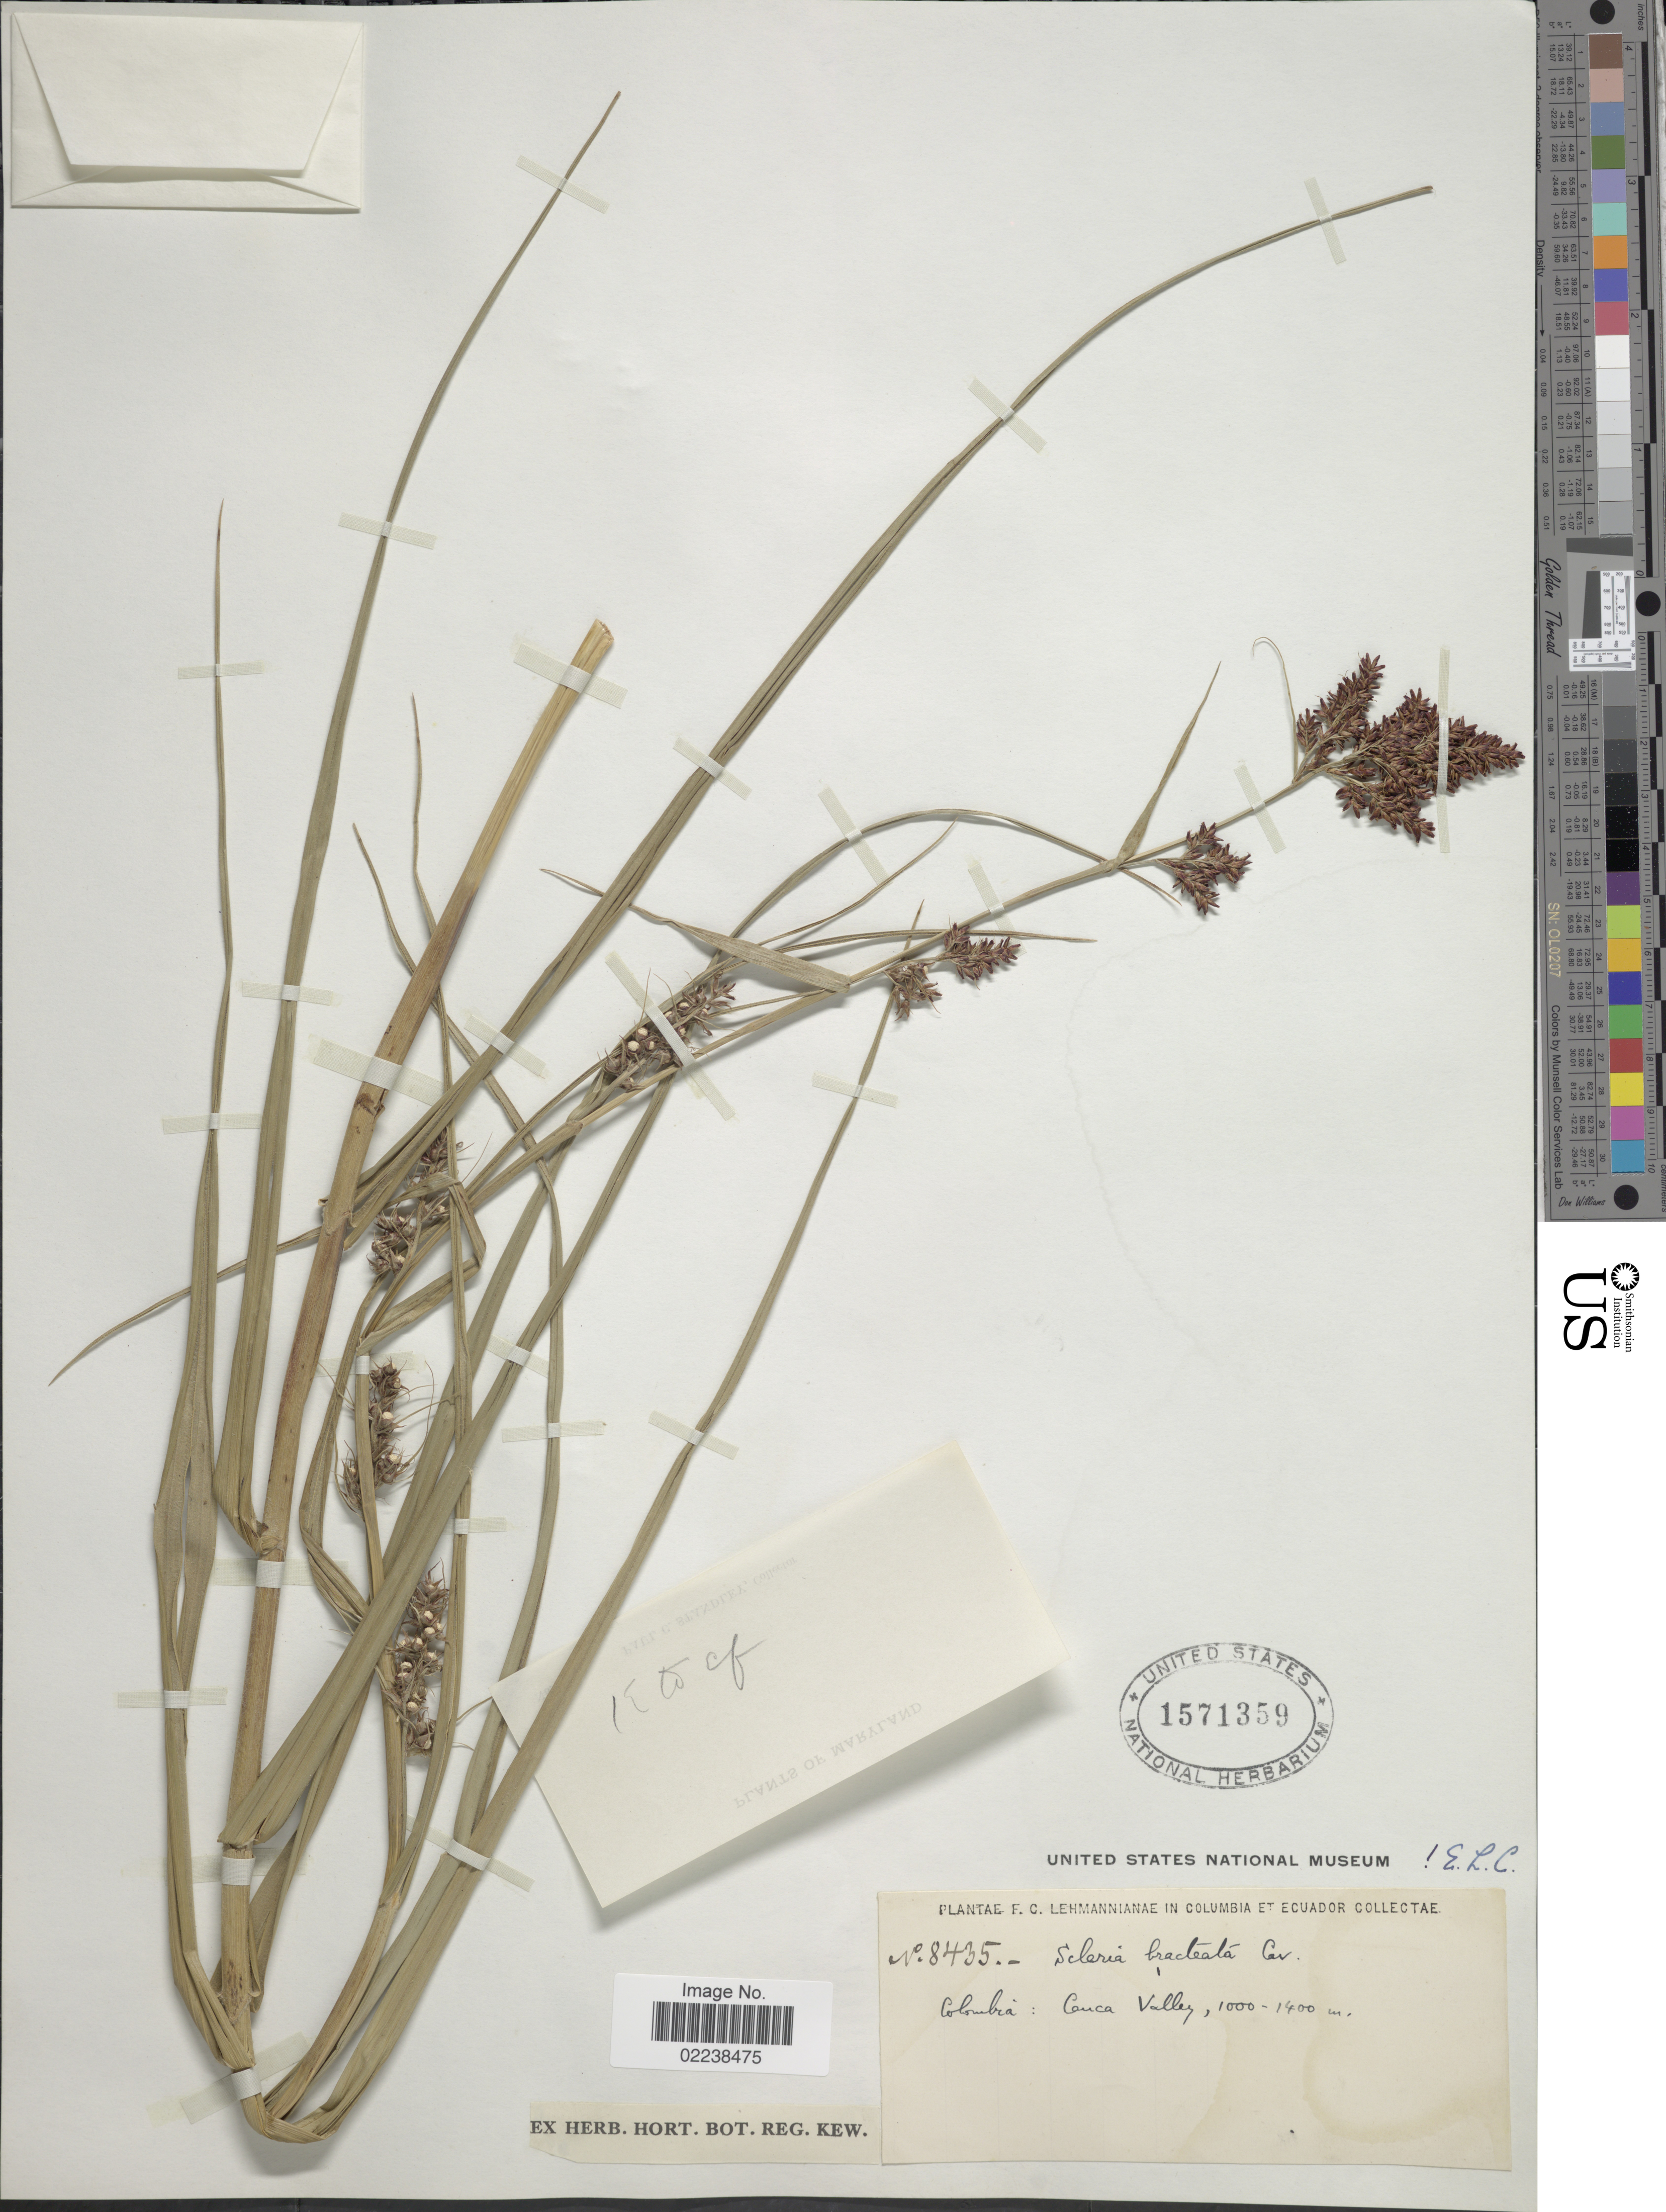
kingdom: Plantae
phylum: Tracheophyta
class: Liliopsida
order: Poales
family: Cyperaceae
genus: Scleria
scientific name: Scleria bracteata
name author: Cav.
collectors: F. C. Lehmann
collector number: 8435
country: Colombia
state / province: Cauca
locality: Colombia: Cauca Valley.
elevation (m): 1000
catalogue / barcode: US 1571359